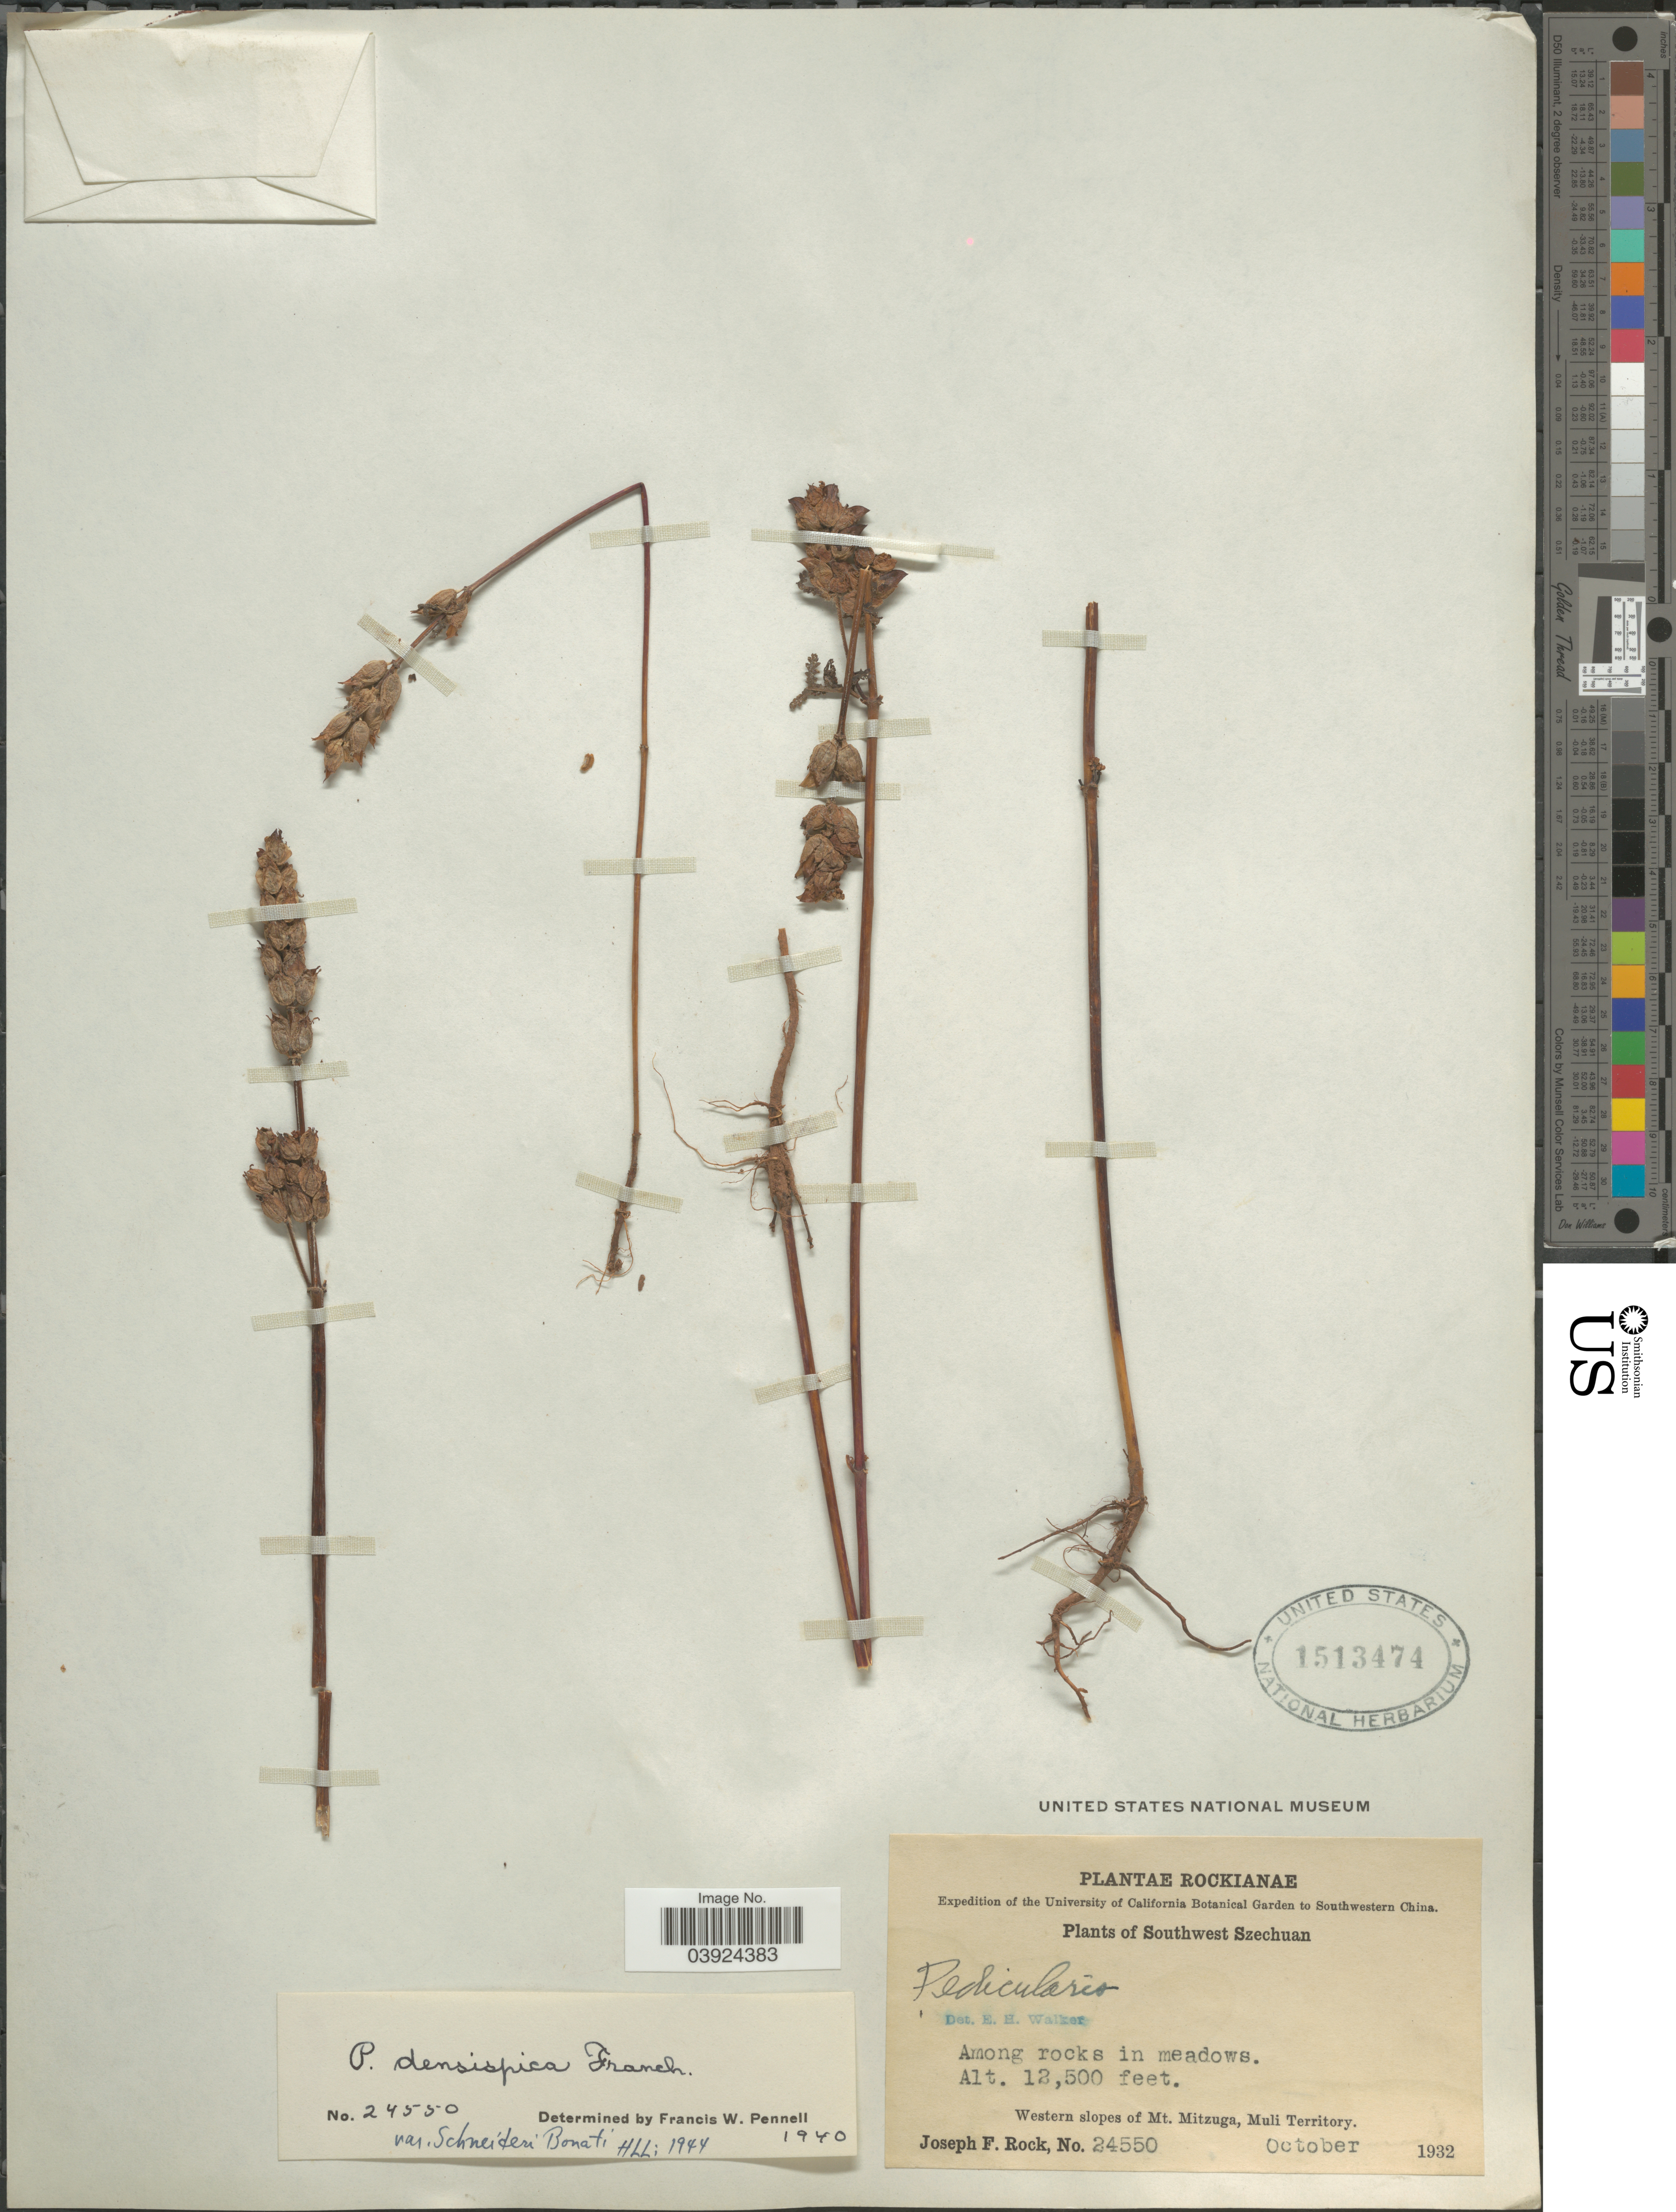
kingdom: Plantae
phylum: Tracheophyta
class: Magnoliopsida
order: Lamiales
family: Orobanchaceae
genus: Pedicularis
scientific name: Pedicularis densispica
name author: Franch. ex Maxim.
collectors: J. F. Rock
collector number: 24550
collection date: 1932-10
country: China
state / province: Sichuan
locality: Southwestern China. Southwest Szechuan. Western slopes of Mt. Mitzuga, Muli Territory.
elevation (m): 3810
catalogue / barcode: US 1513474